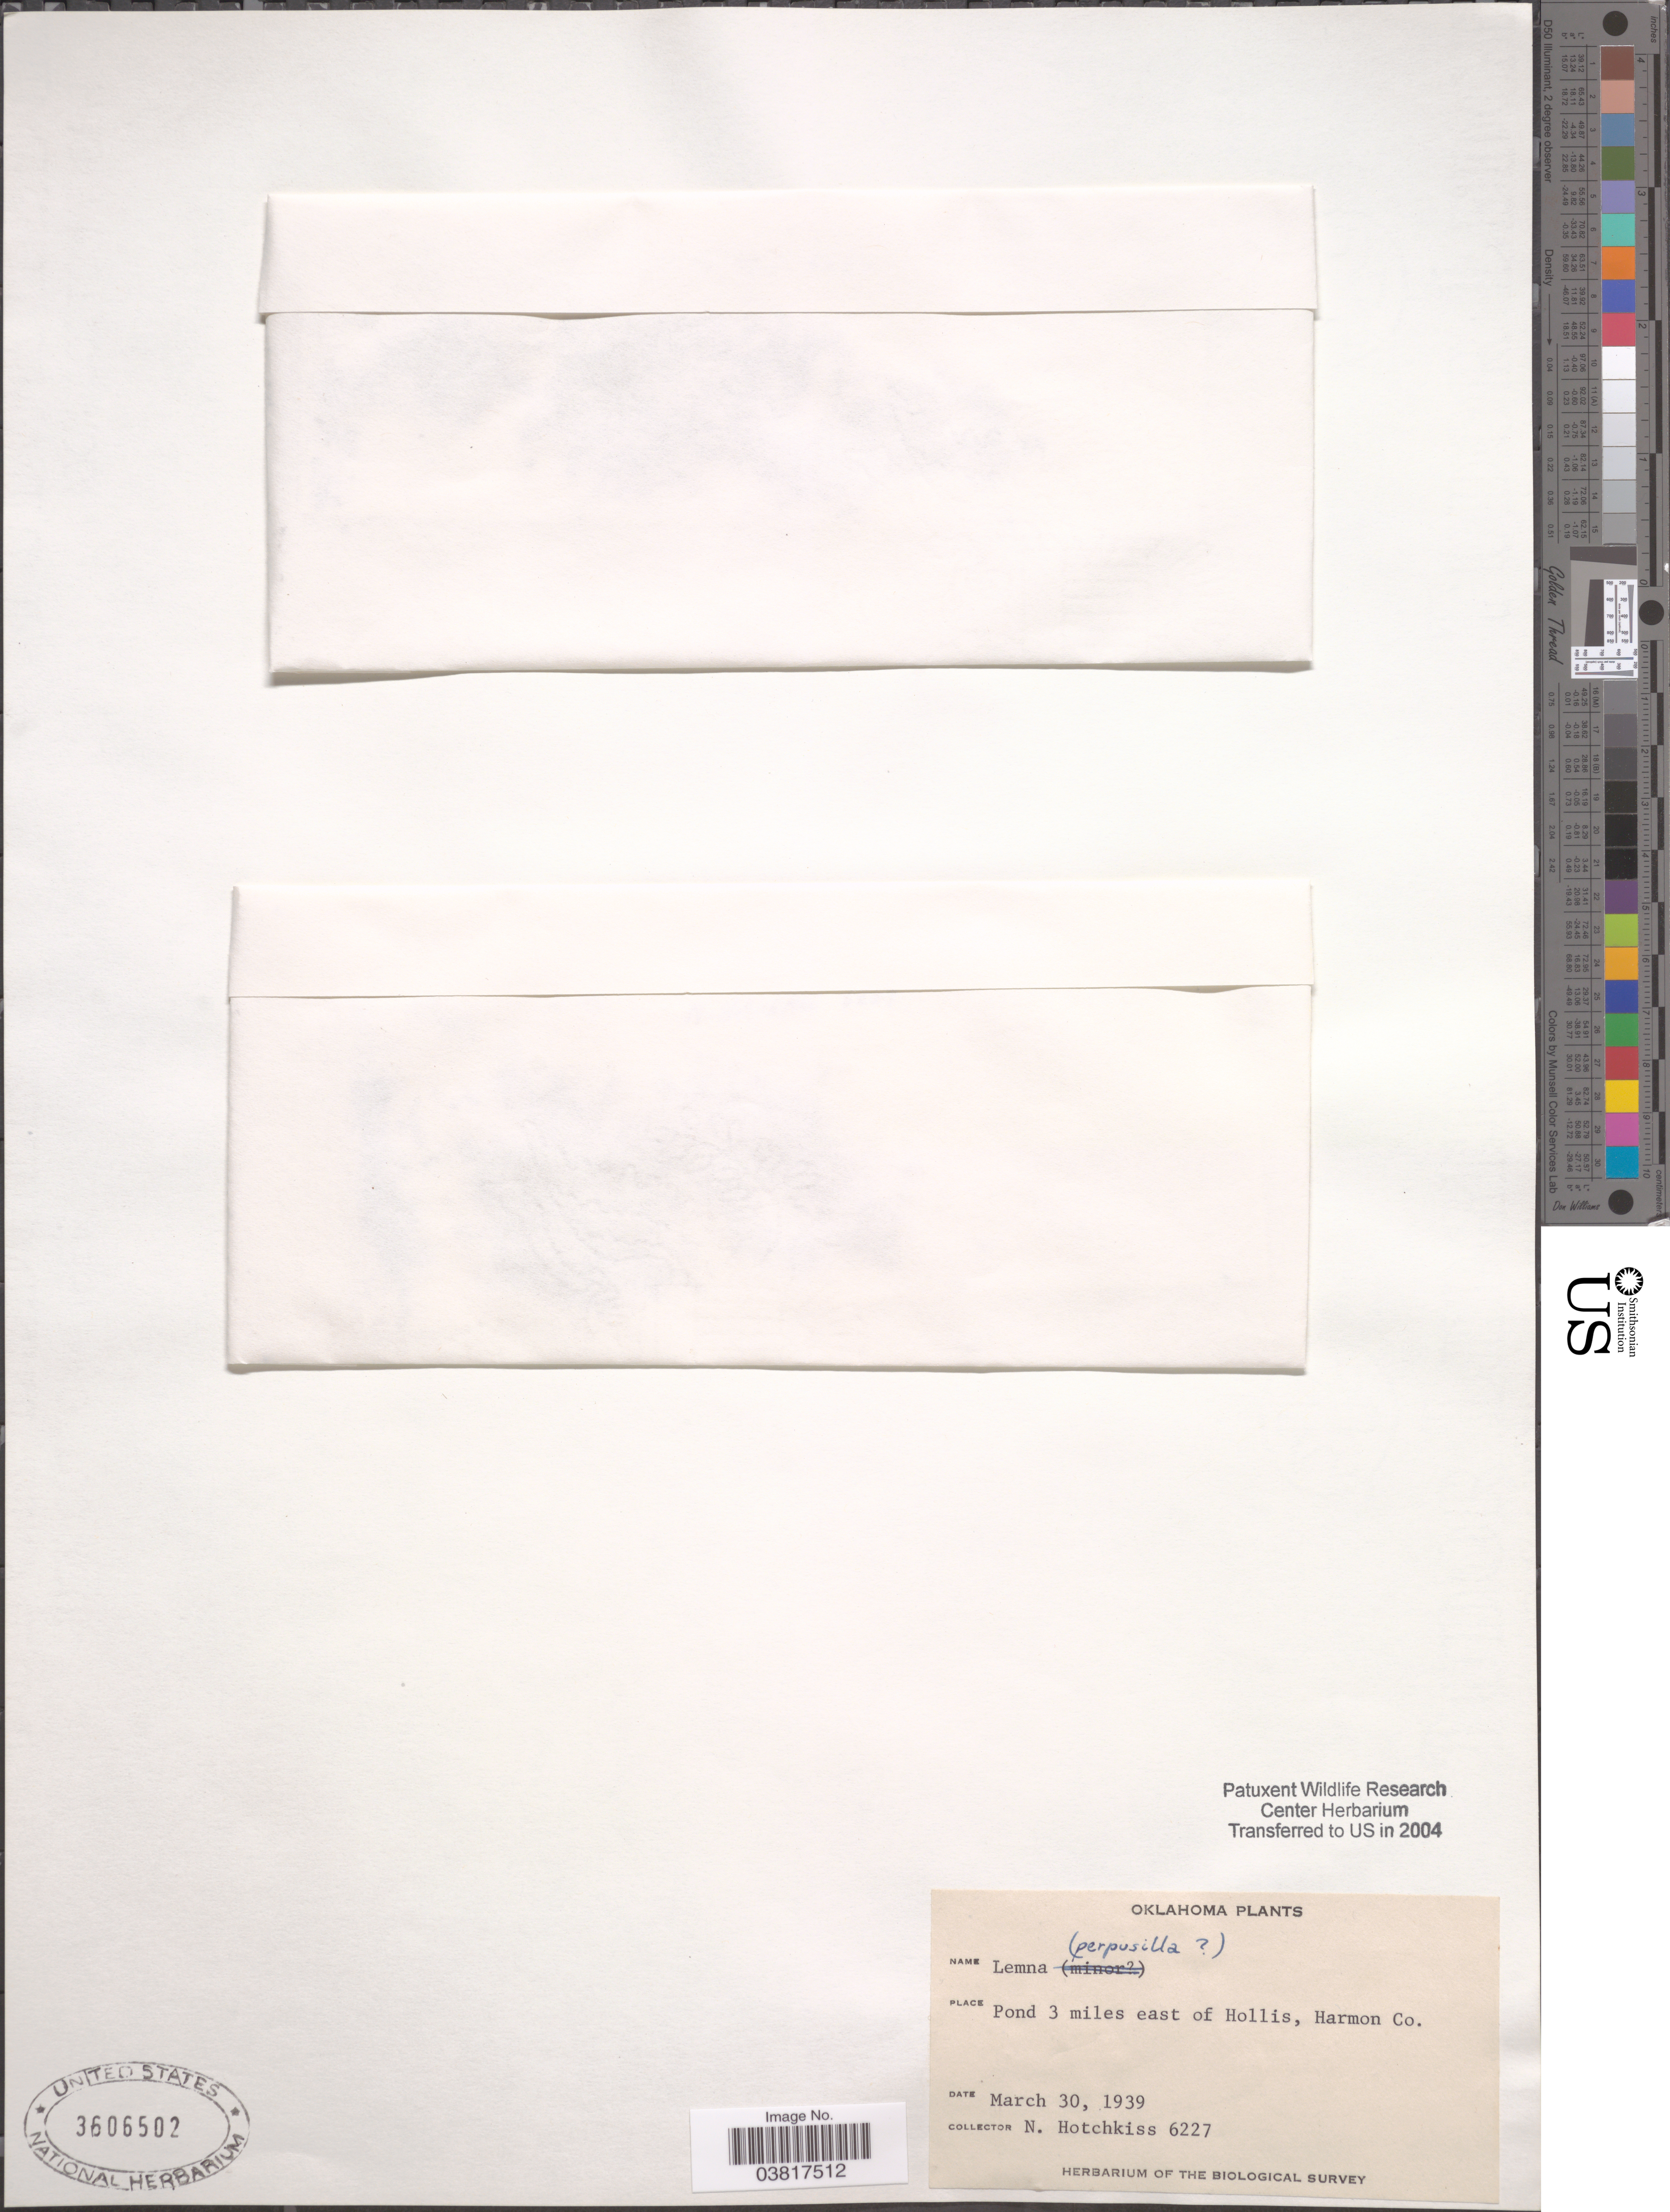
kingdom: Plantae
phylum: Tracheophyta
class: Liliopsida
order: Alismatales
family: Araceae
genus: Lemna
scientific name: Lemna perpusilla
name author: Torr.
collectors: N. Hotchkiss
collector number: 6227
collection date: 1939-03-30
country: United States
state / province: Oklahoma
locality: Pond 3 miles east of Hollis, Harmon Co.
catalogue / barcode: US 3606502